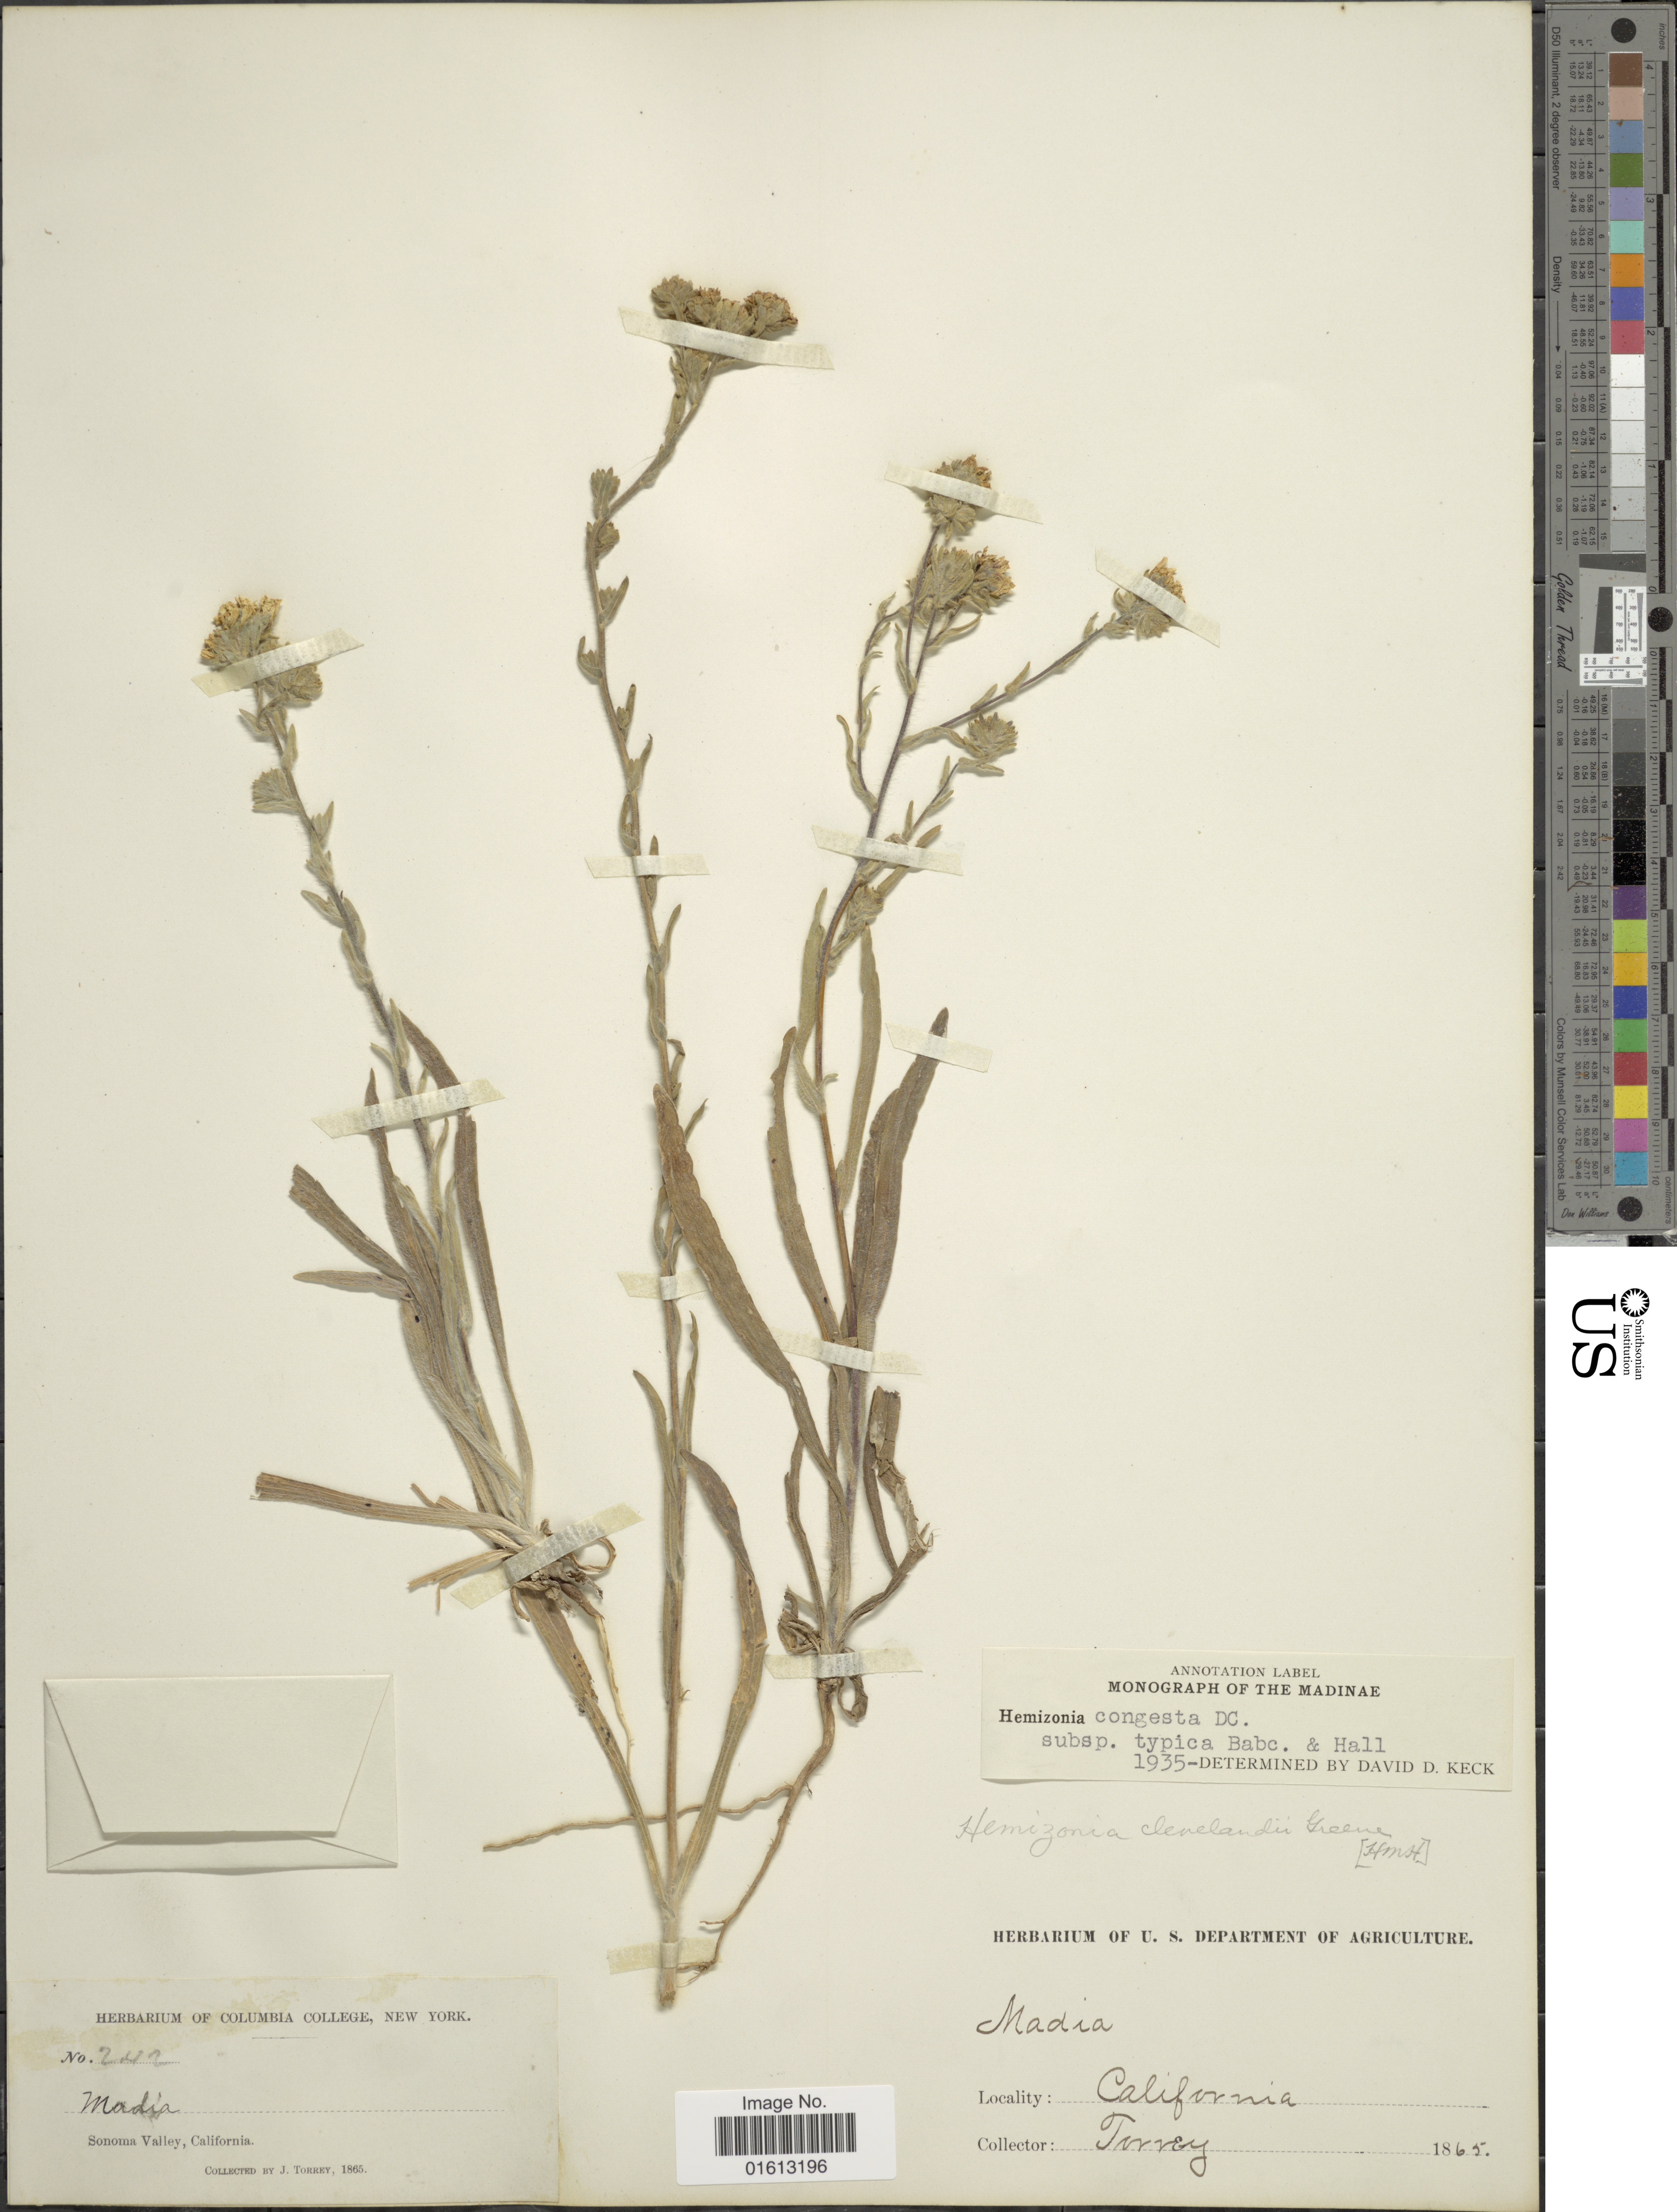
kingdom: Plantae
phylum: Tracheophyta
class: Magnoliopsida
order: Asterales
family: Asteraceae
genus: Hemizonia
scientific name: Hemizonia congesta subsp. congesta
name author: DC.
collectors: J. Torrey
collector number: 242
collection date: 1865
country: United States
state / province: California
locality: Sonoma Valley, California